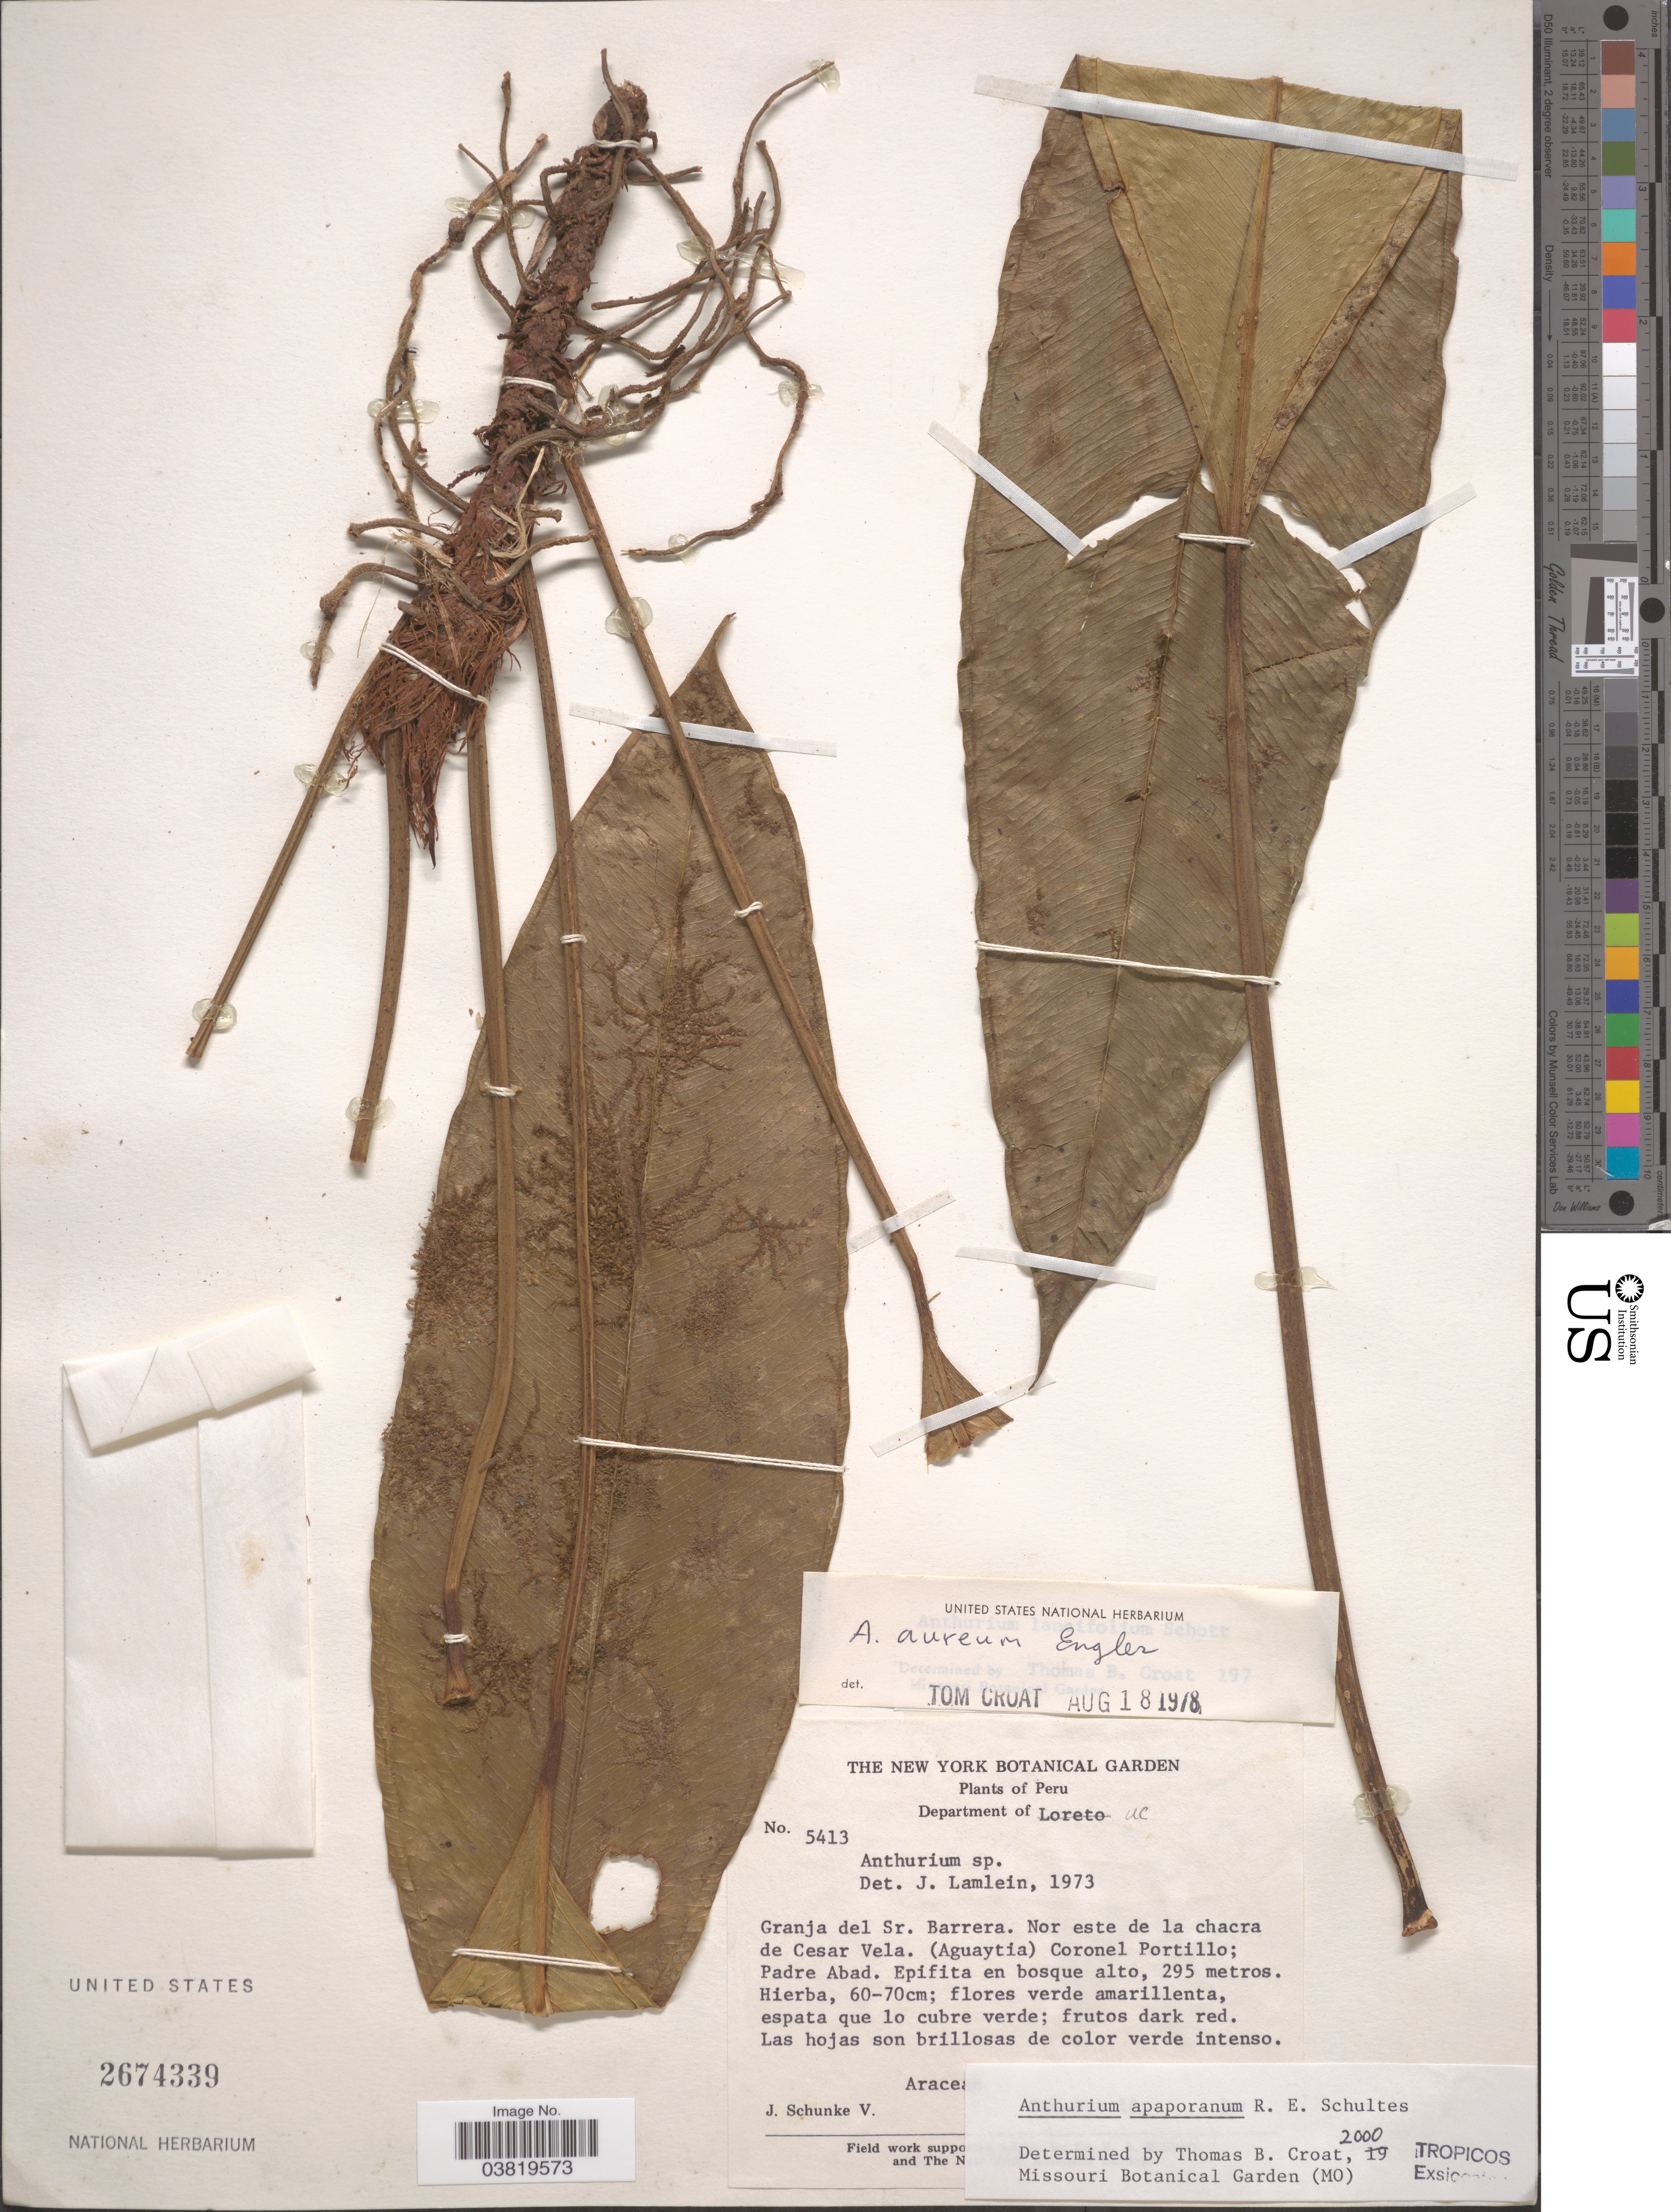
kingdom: Plantae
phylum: Tracheophyta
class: Liliopsida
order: Alismatales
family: Araceae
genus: Anthurium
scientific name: Anthurium apaporanum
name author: R.E. Schult.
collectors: J. Schunke Vigo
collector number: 5413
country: Peru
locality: Department of UC. Granja del Sr. Barrera. Nor este de la chacra de Cesar Vela. (Aguaytia) Coronel Portillo; Padre Abad.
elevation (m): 295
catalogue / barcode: US 2674339